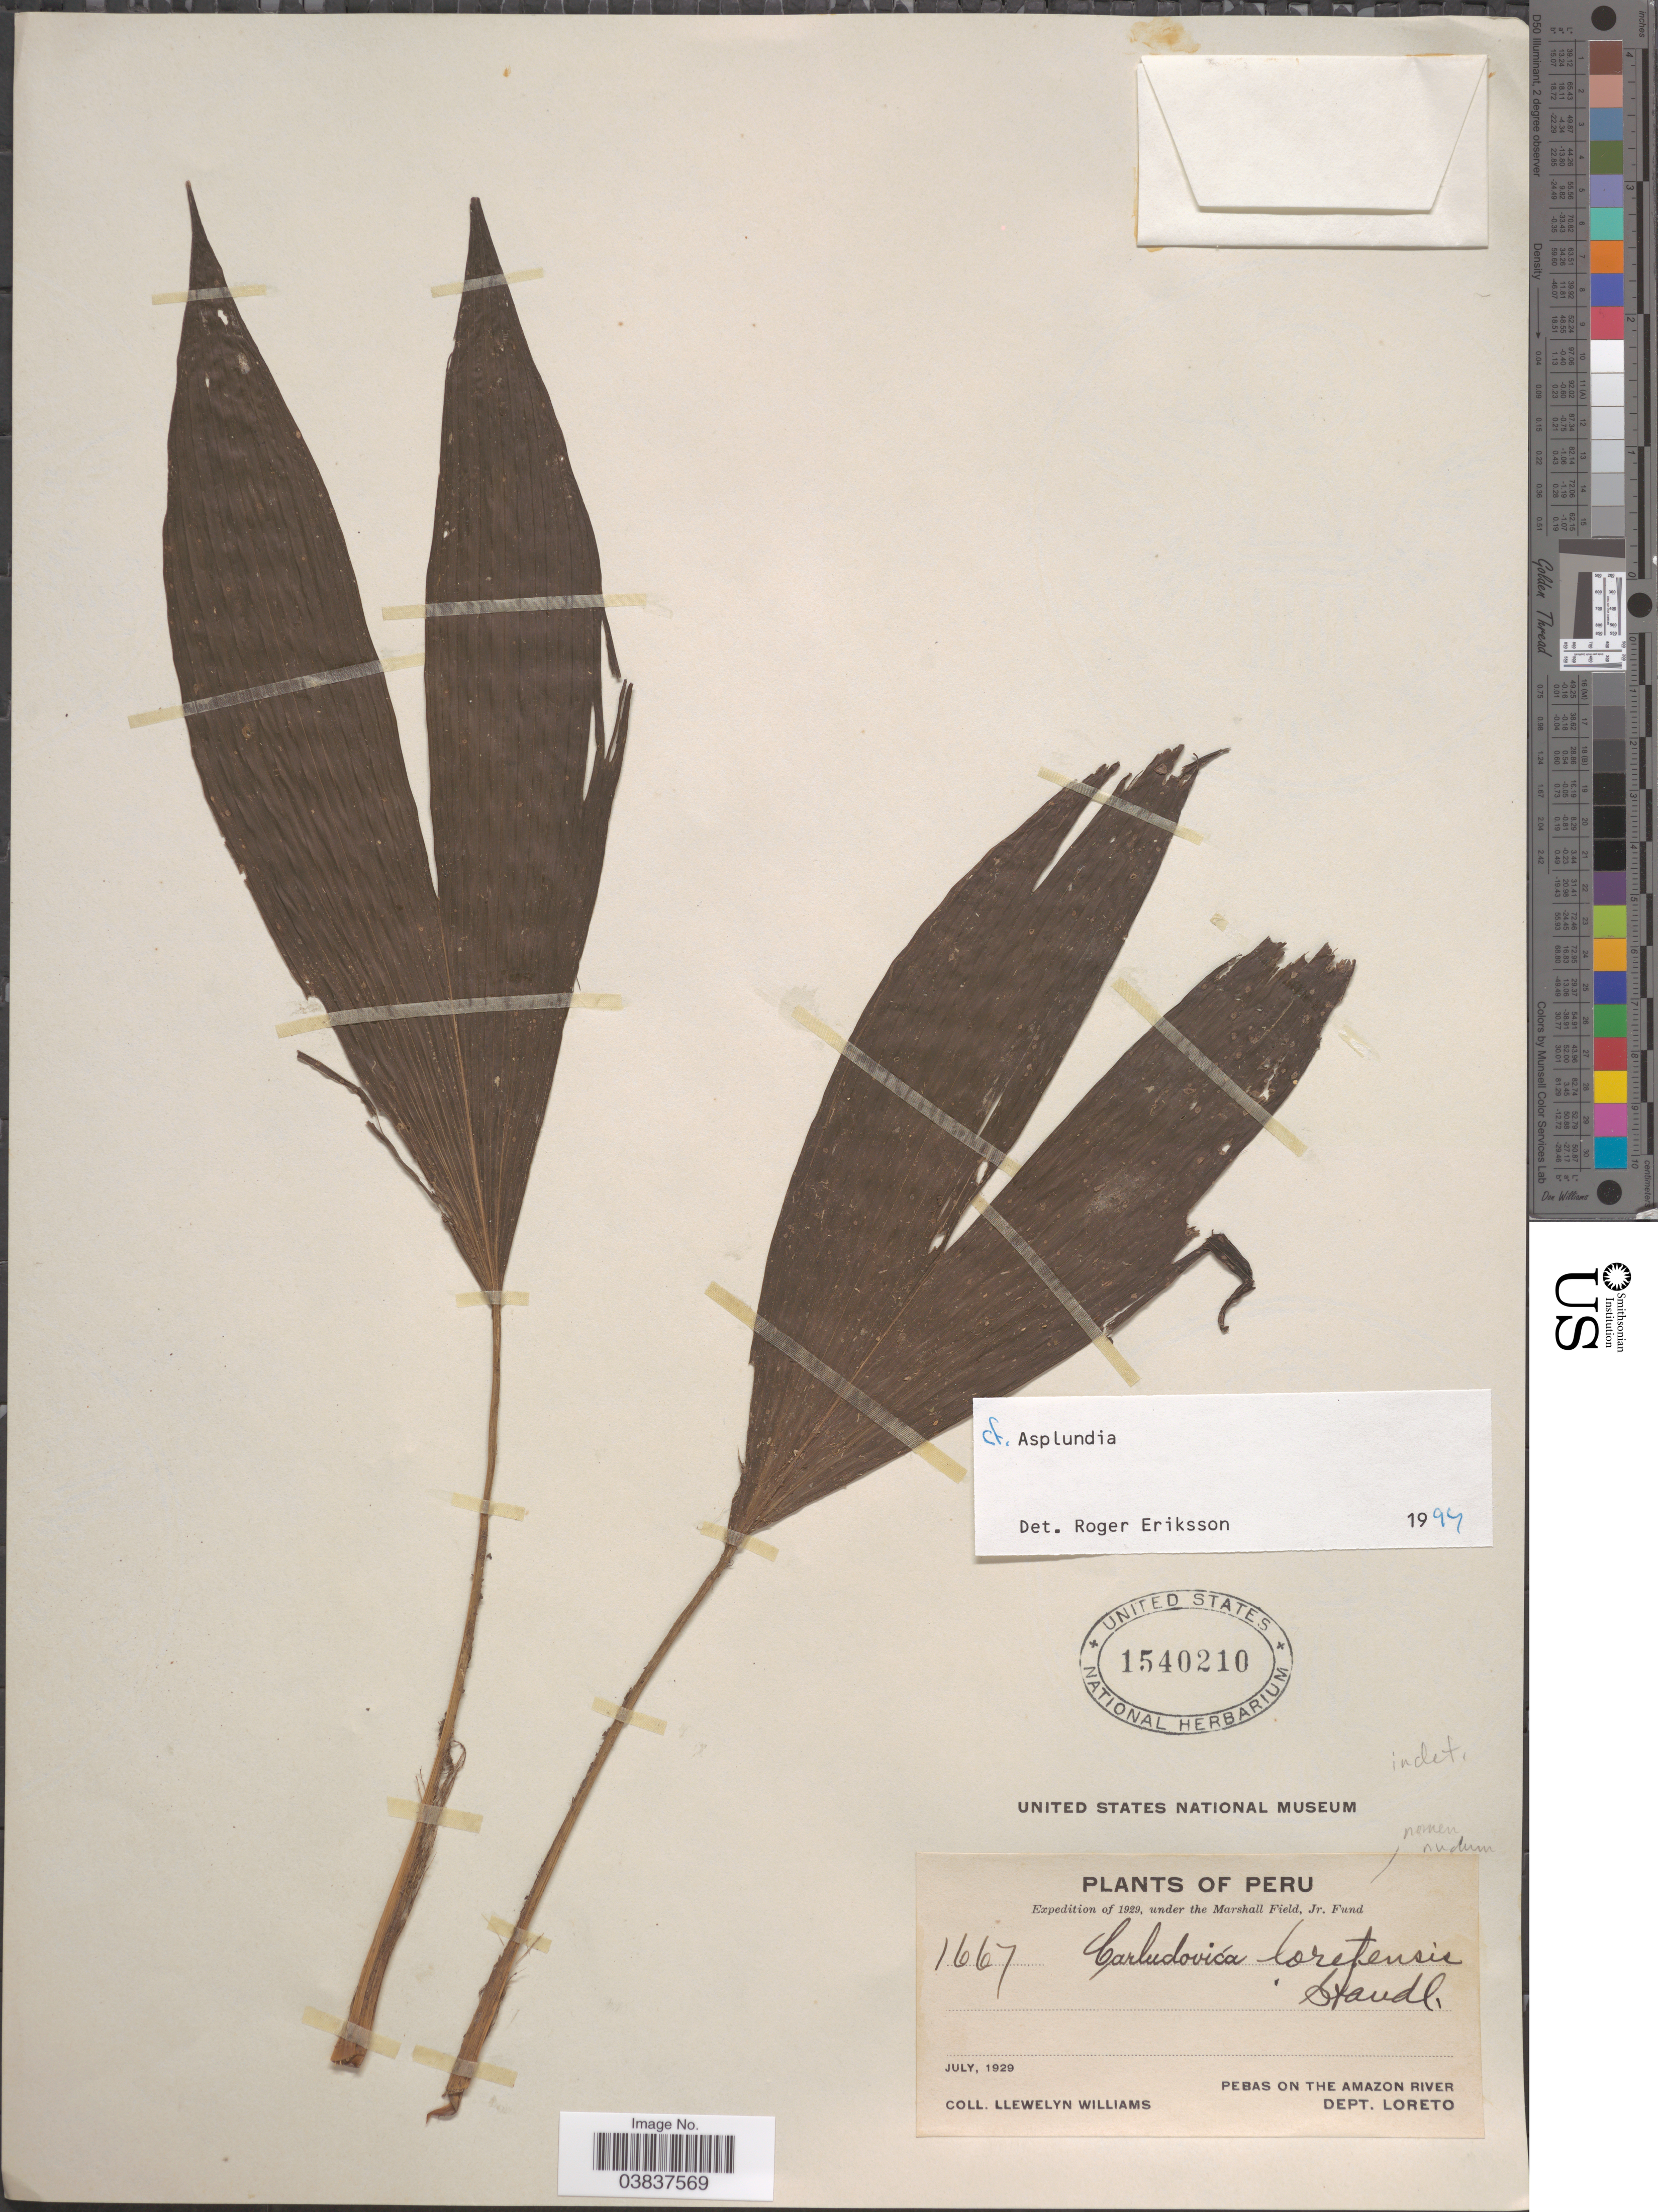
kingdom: Plantae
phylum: Tracheophyta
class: Liliopsida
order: Pandanales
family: Cyclanthaceae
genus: Asplundia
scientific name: Asplundia sp.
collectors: Ll. Williams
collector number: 1667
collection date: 1929-07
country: Peru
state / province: Loreto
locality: Pebas on the Amazon River. Dept. Loreto.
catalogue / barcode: US 1540210